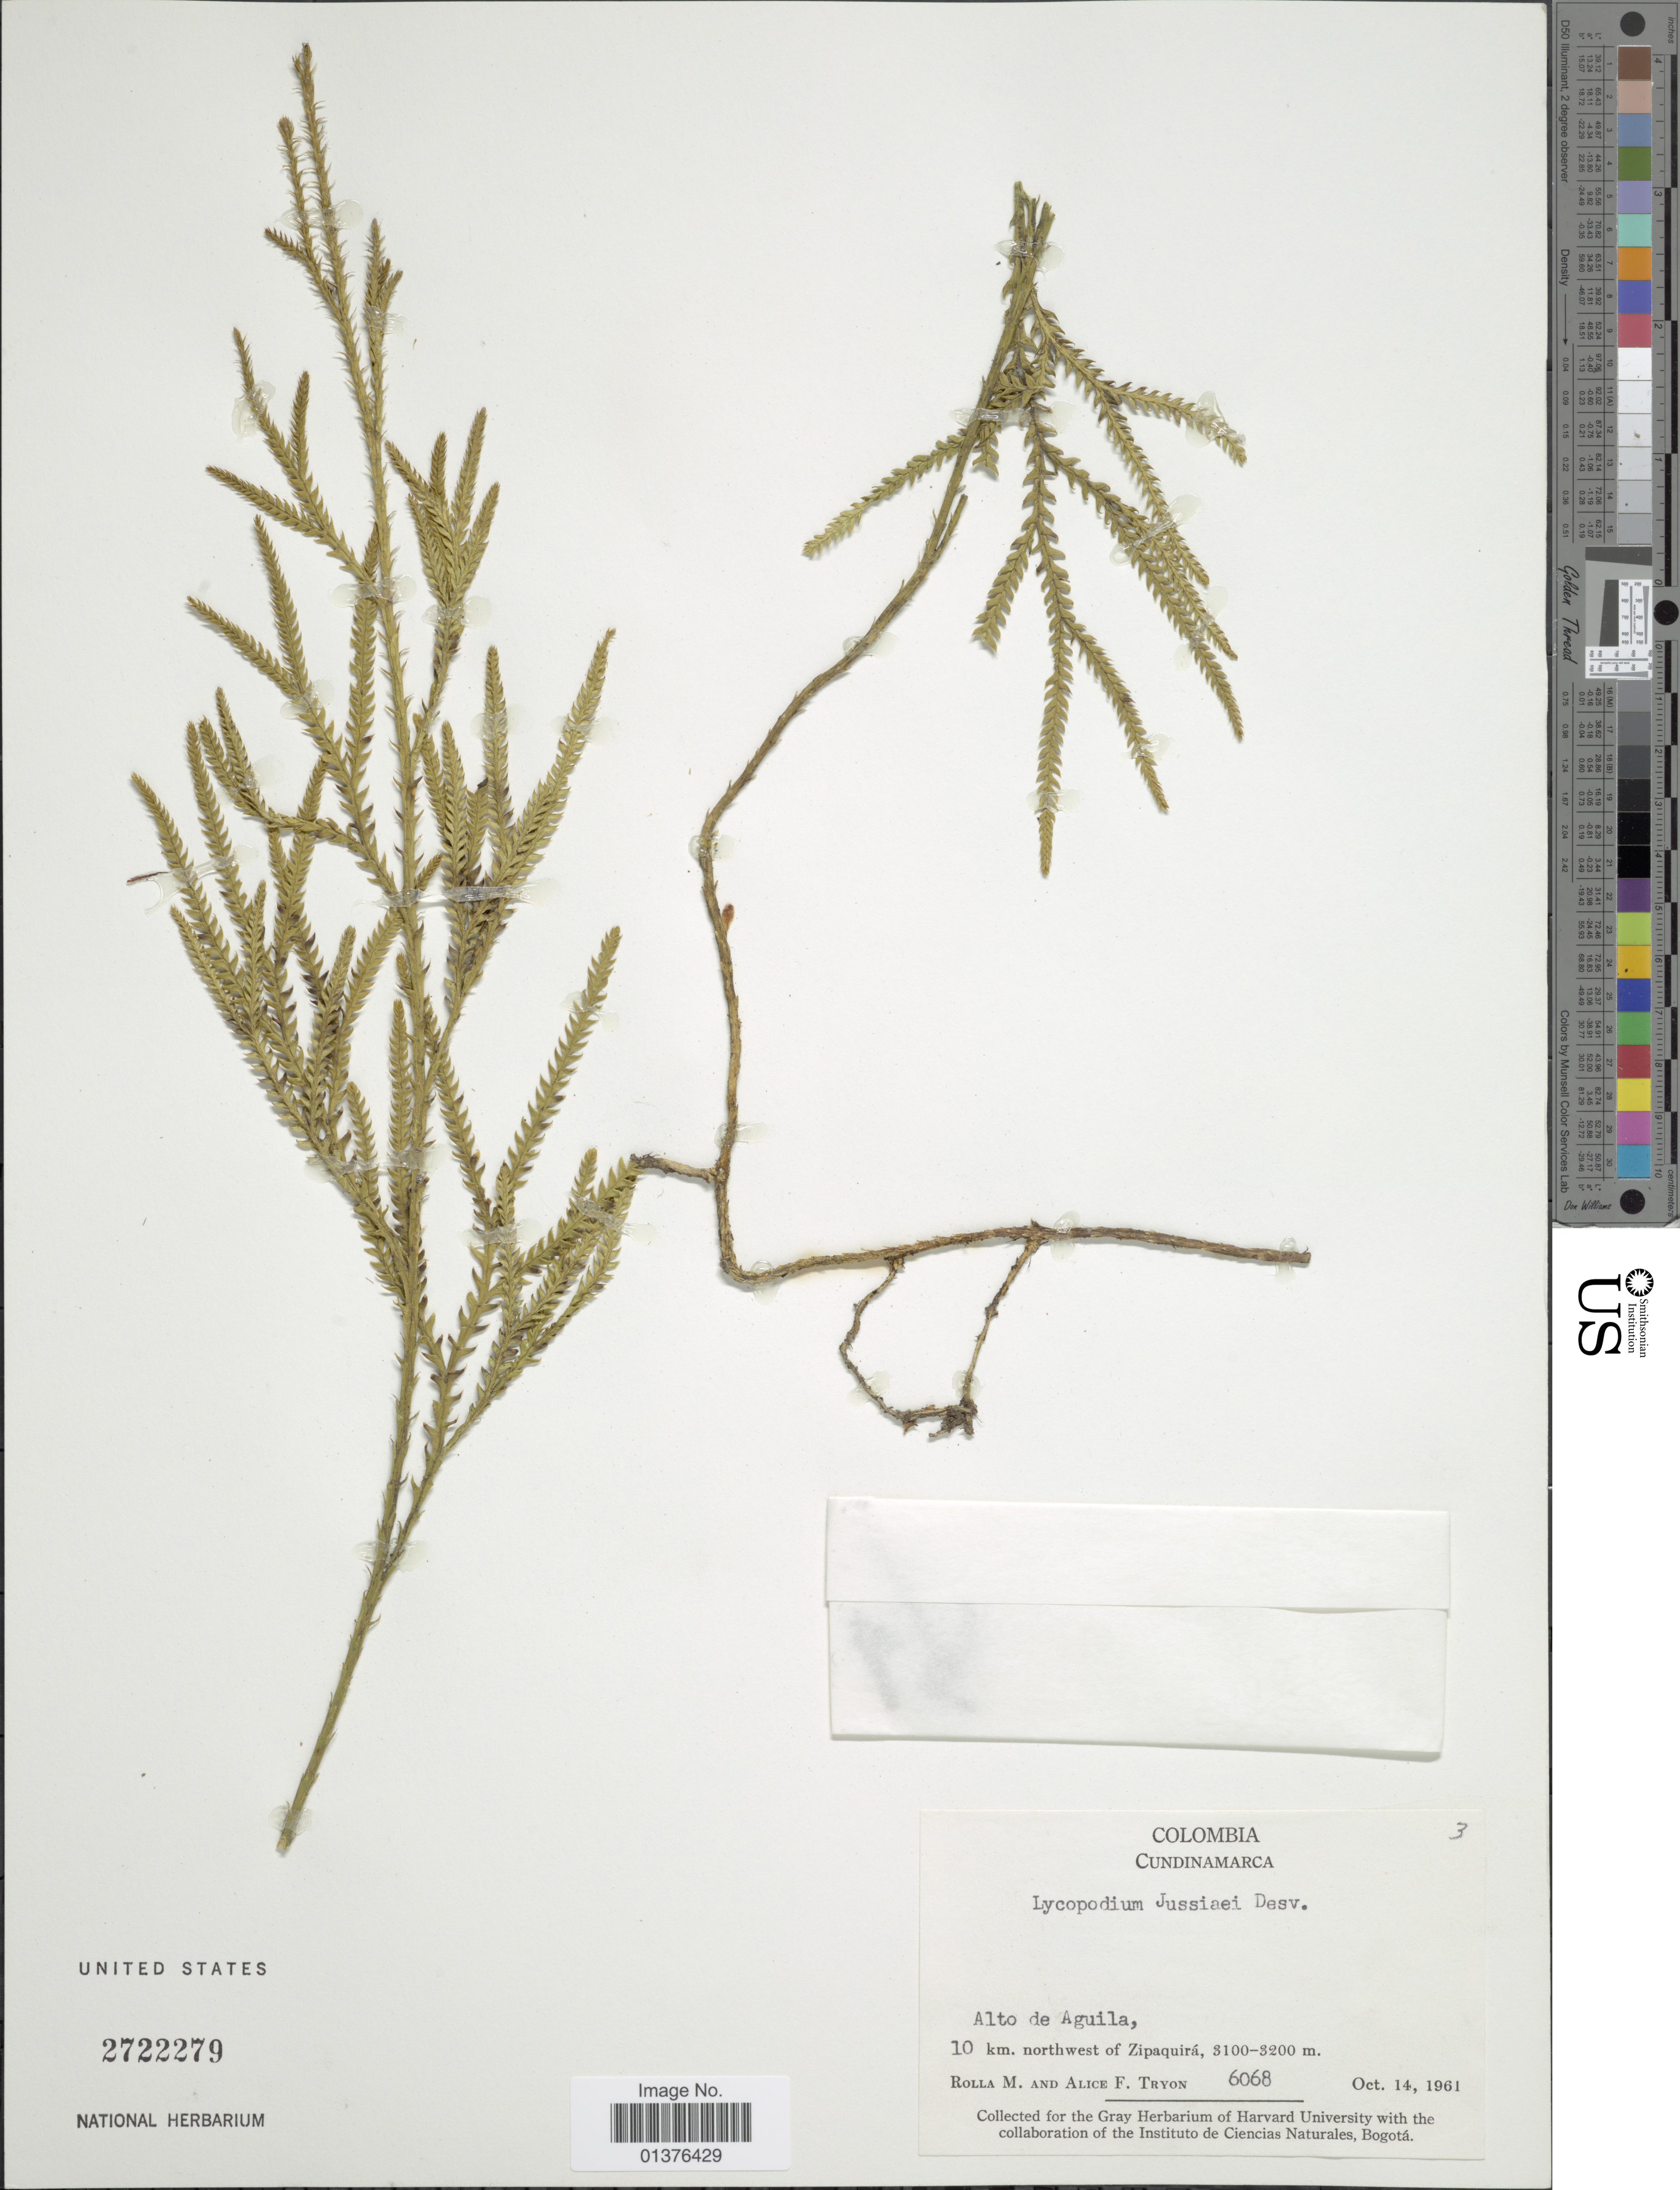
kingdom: Plantae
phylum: Tracheophyta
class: Lycopodiopsida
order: Lycopodiales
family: Lycopodiaceae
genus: Diphasium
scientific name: Diphasium jussiaei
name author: (Desv.) C. Presl ex Rothm.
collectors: M. Rolla & A. F. Tryon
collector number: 6068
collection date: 1961-10-14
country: Colombia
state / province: Cundinamarca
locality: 10km northwest of Zipaquira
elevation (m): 3100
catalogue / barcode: US 2722279